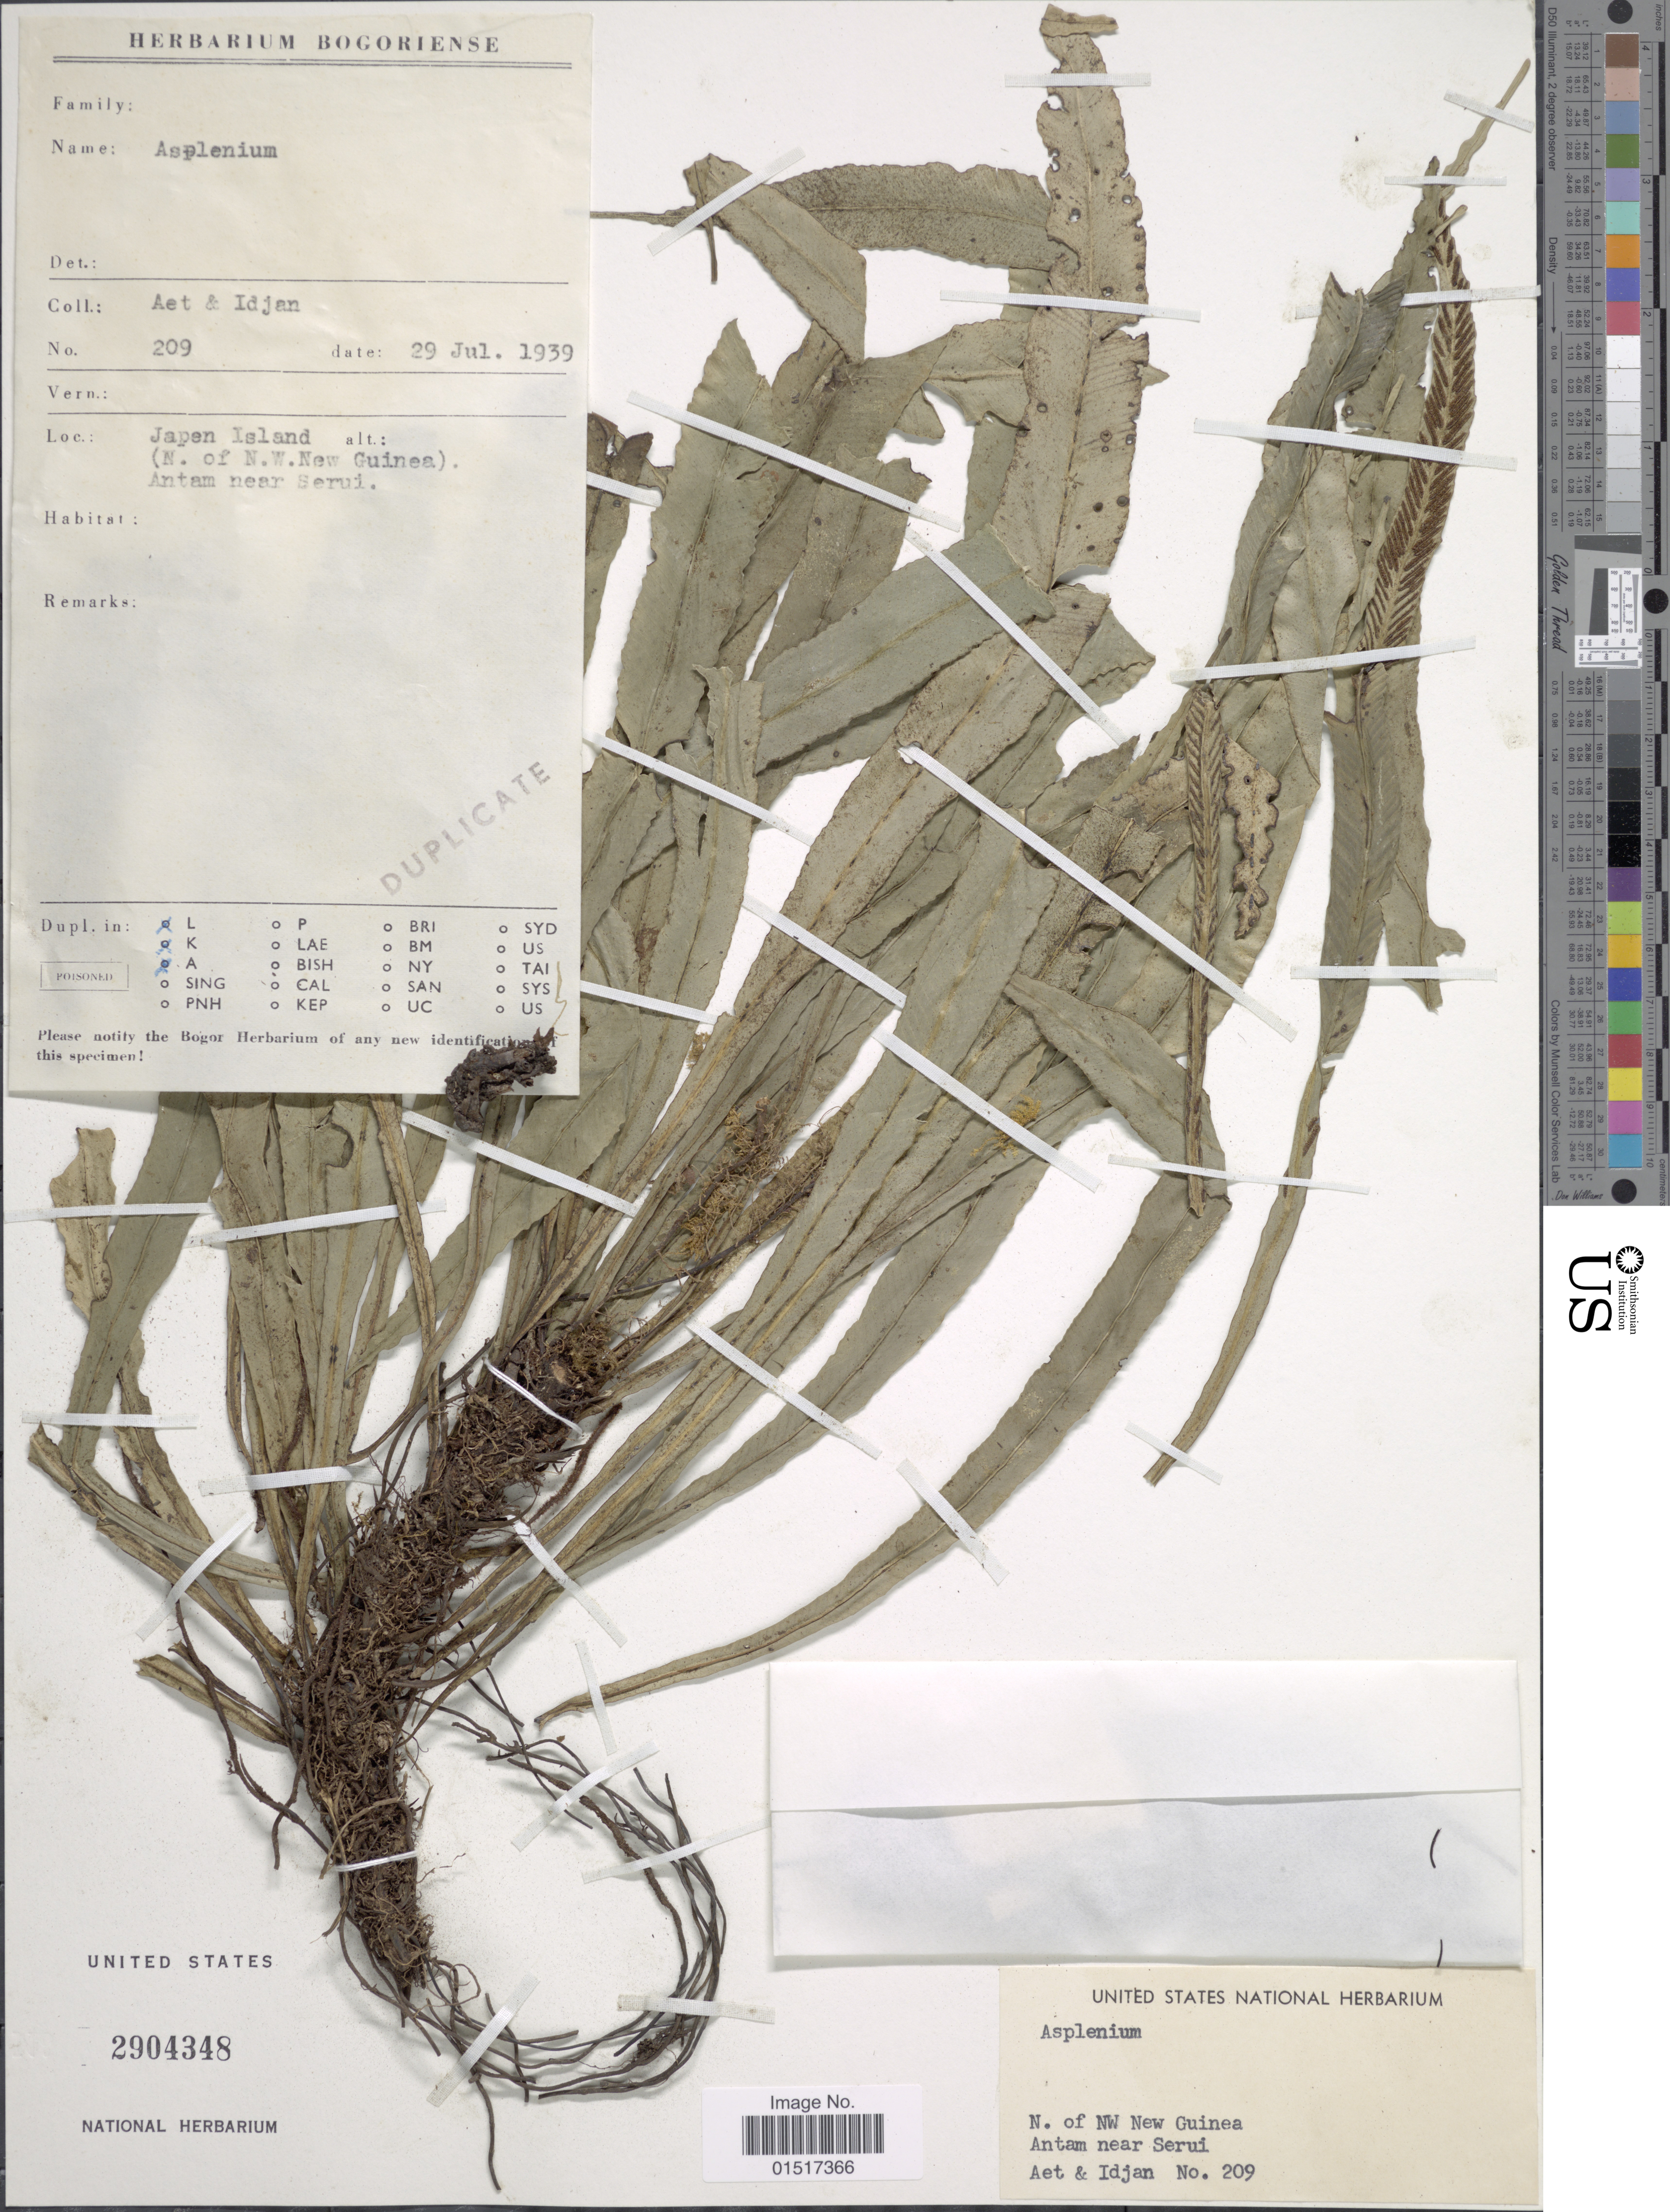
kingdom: Plantae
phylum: Tracheophyta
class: Polypodiopsida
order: Polypodiales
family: Aspleniaceae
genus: Asplenium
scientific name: Asplenium sp.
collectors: -- Aet & -. Idjan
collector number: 209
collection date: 1939-07-29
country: Indonesia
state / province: Papua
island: New Guinea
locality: Japan Island. (N. of N. W. New Guinea). Antam near Serui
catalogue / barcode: US 2904348